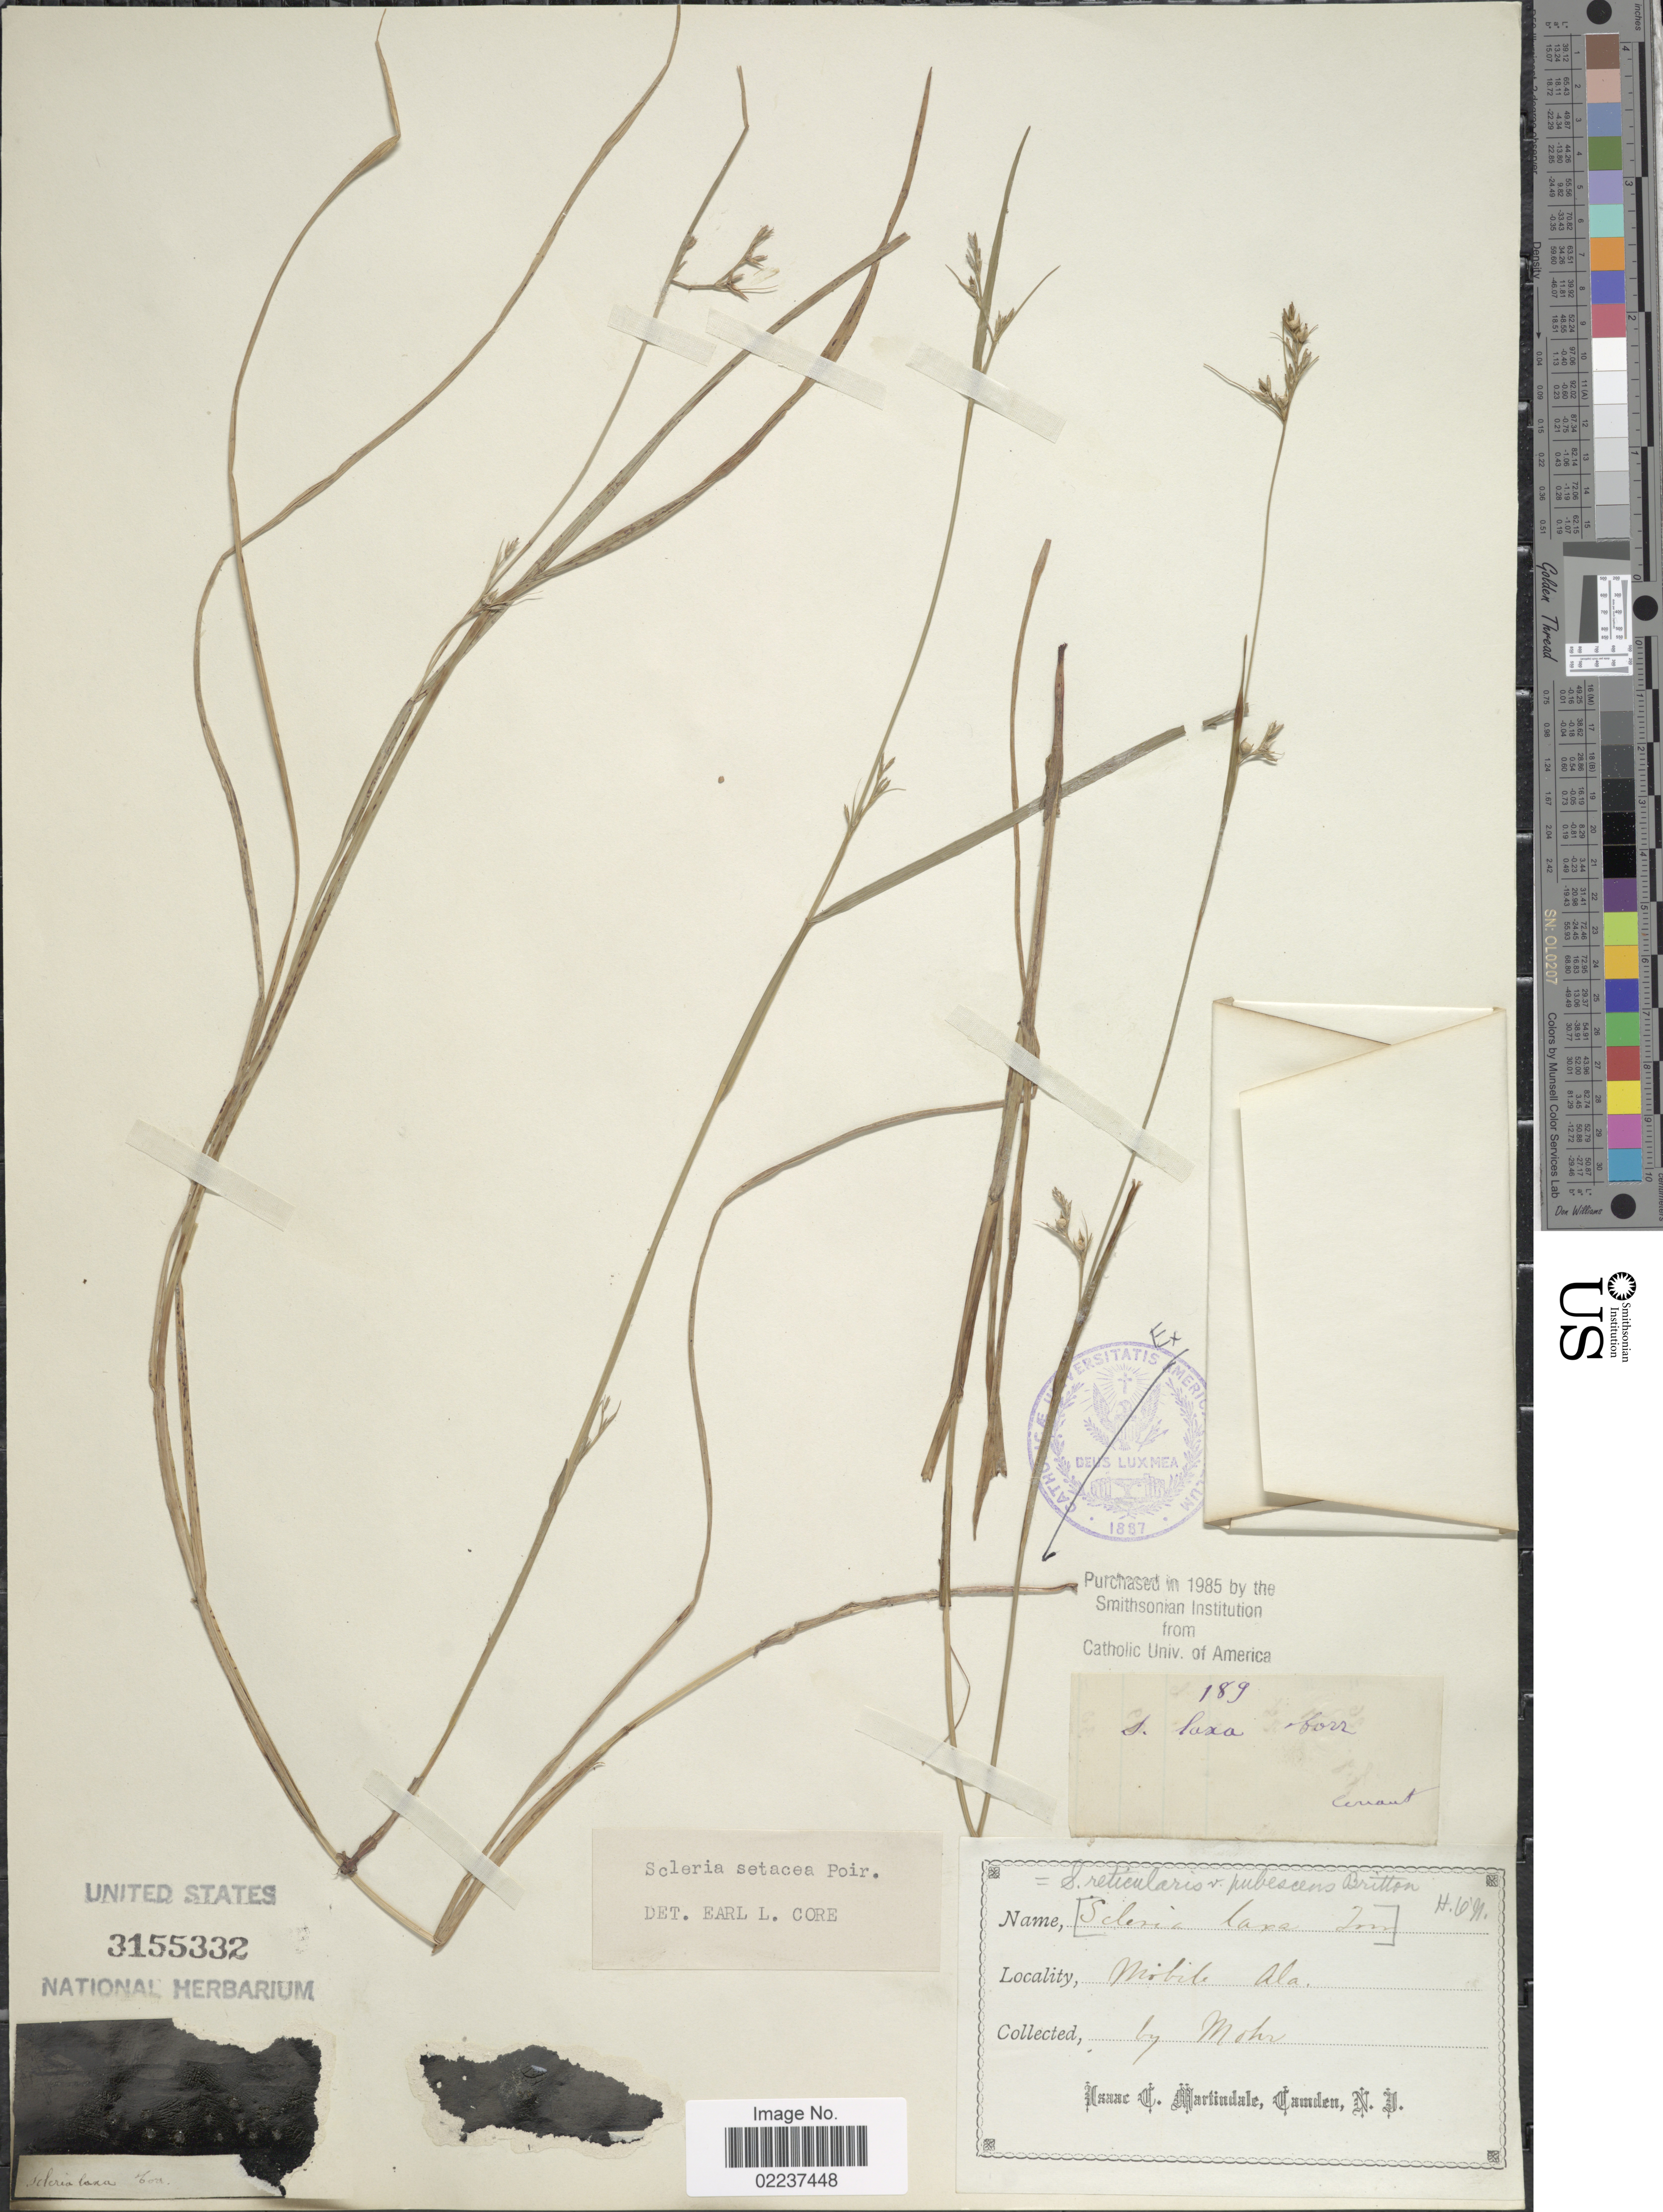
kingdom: Plantae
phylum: Tracheophyta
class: Liliopsida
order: Poales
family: Cyperaceae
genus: Scleria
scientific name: Scleria muehlenbergii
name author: Steud.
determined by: Strong, Mark T., (BOT), Smithsonian Institution - National Museum of Natural History (UNITED STATES)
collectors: Mohr, --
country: United States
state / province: Alabama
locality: Mobile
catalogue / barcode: US 3155332